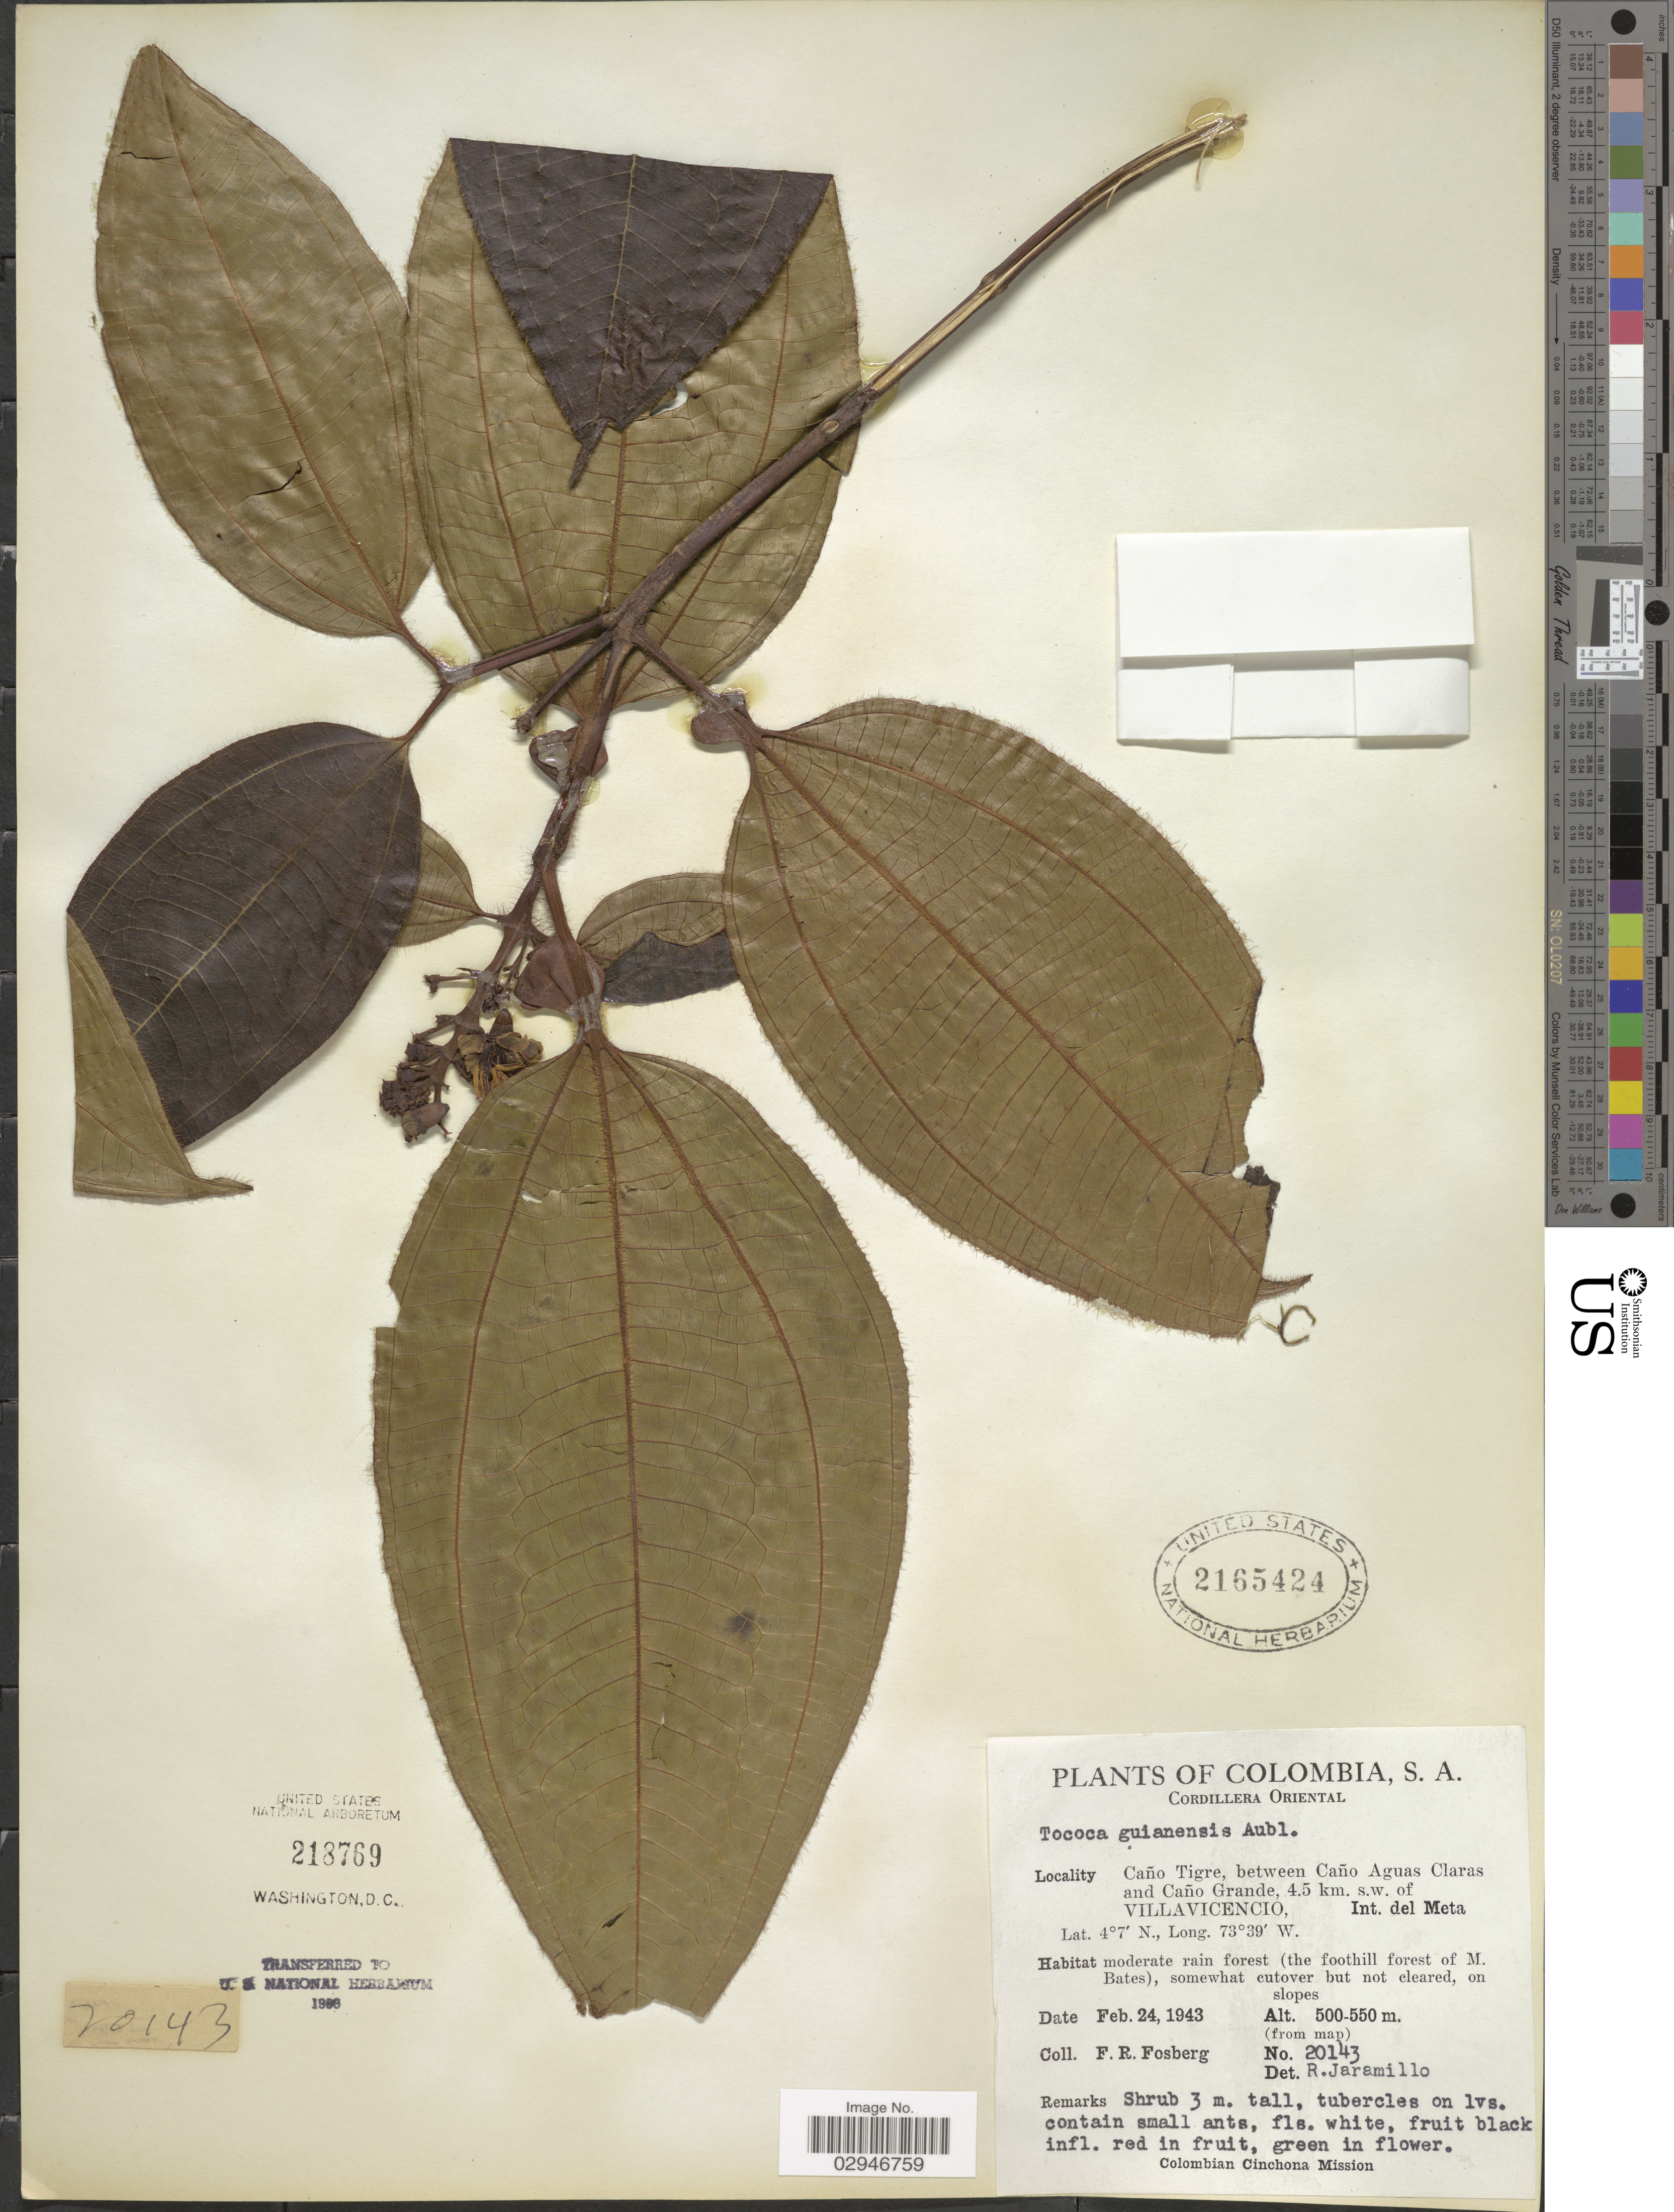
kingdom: Plantae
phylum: Tracheophyta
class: Magnoliopsida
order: Myrtales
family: Melastomataceae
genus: Tococa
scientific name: Tococa guianensis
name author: Aubl.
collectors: F. R. Fosberg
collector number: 20143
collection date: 1943-02-24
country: Colombia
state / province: Meta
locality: Colombia, S. A. Cordillera Oriental. Caño Tigre, between Caño Aguas Claras and Caño Grande, 4.5 km. s. w. of Villavicencio, Int. del Meta. Moderate rain forest (the foothill fores of M. Bates).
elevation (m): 500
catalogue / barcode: US 2165424